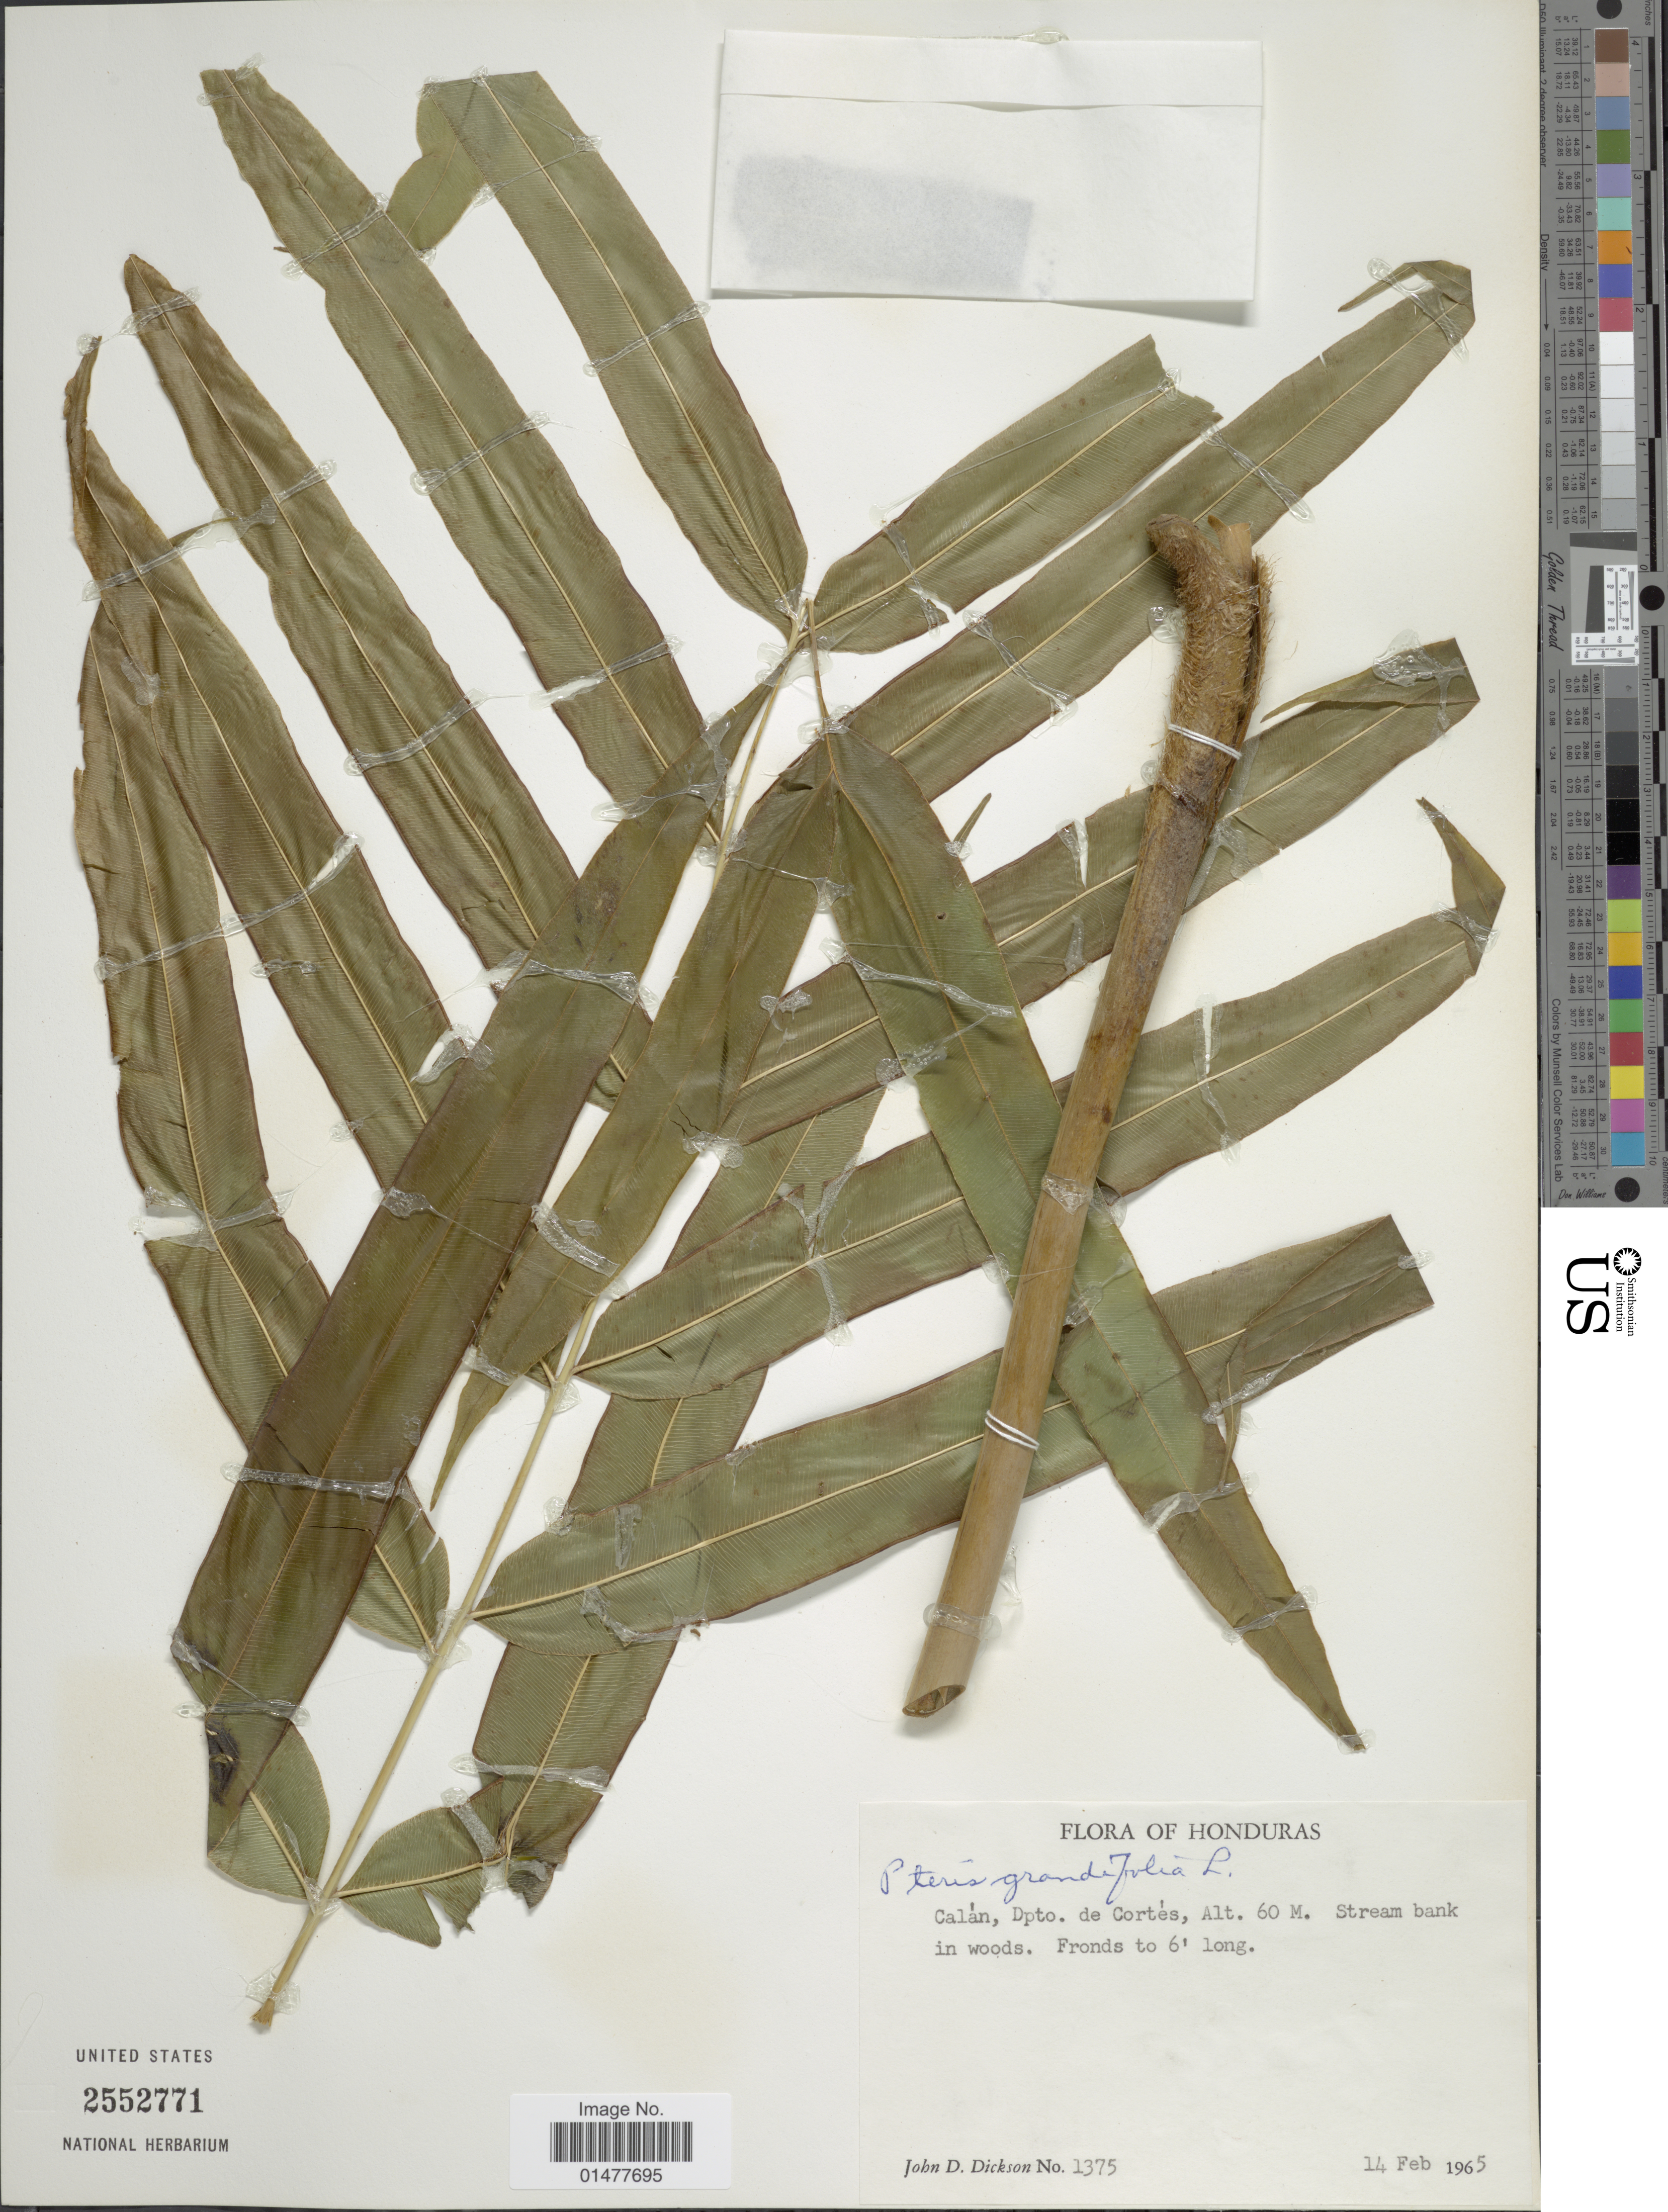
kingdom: Plantae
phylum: Tracheophyta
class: Polypodiopsida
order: Polypodiales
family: Pteridaceae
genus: Pteris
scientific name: Pteris grandifolia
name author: L.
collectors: J. Dickson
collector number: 1375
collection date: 1965-02-12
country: Honduras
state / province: Cortés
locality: Calán, stream bank in woods.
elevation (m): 60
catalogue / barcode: US 2552771